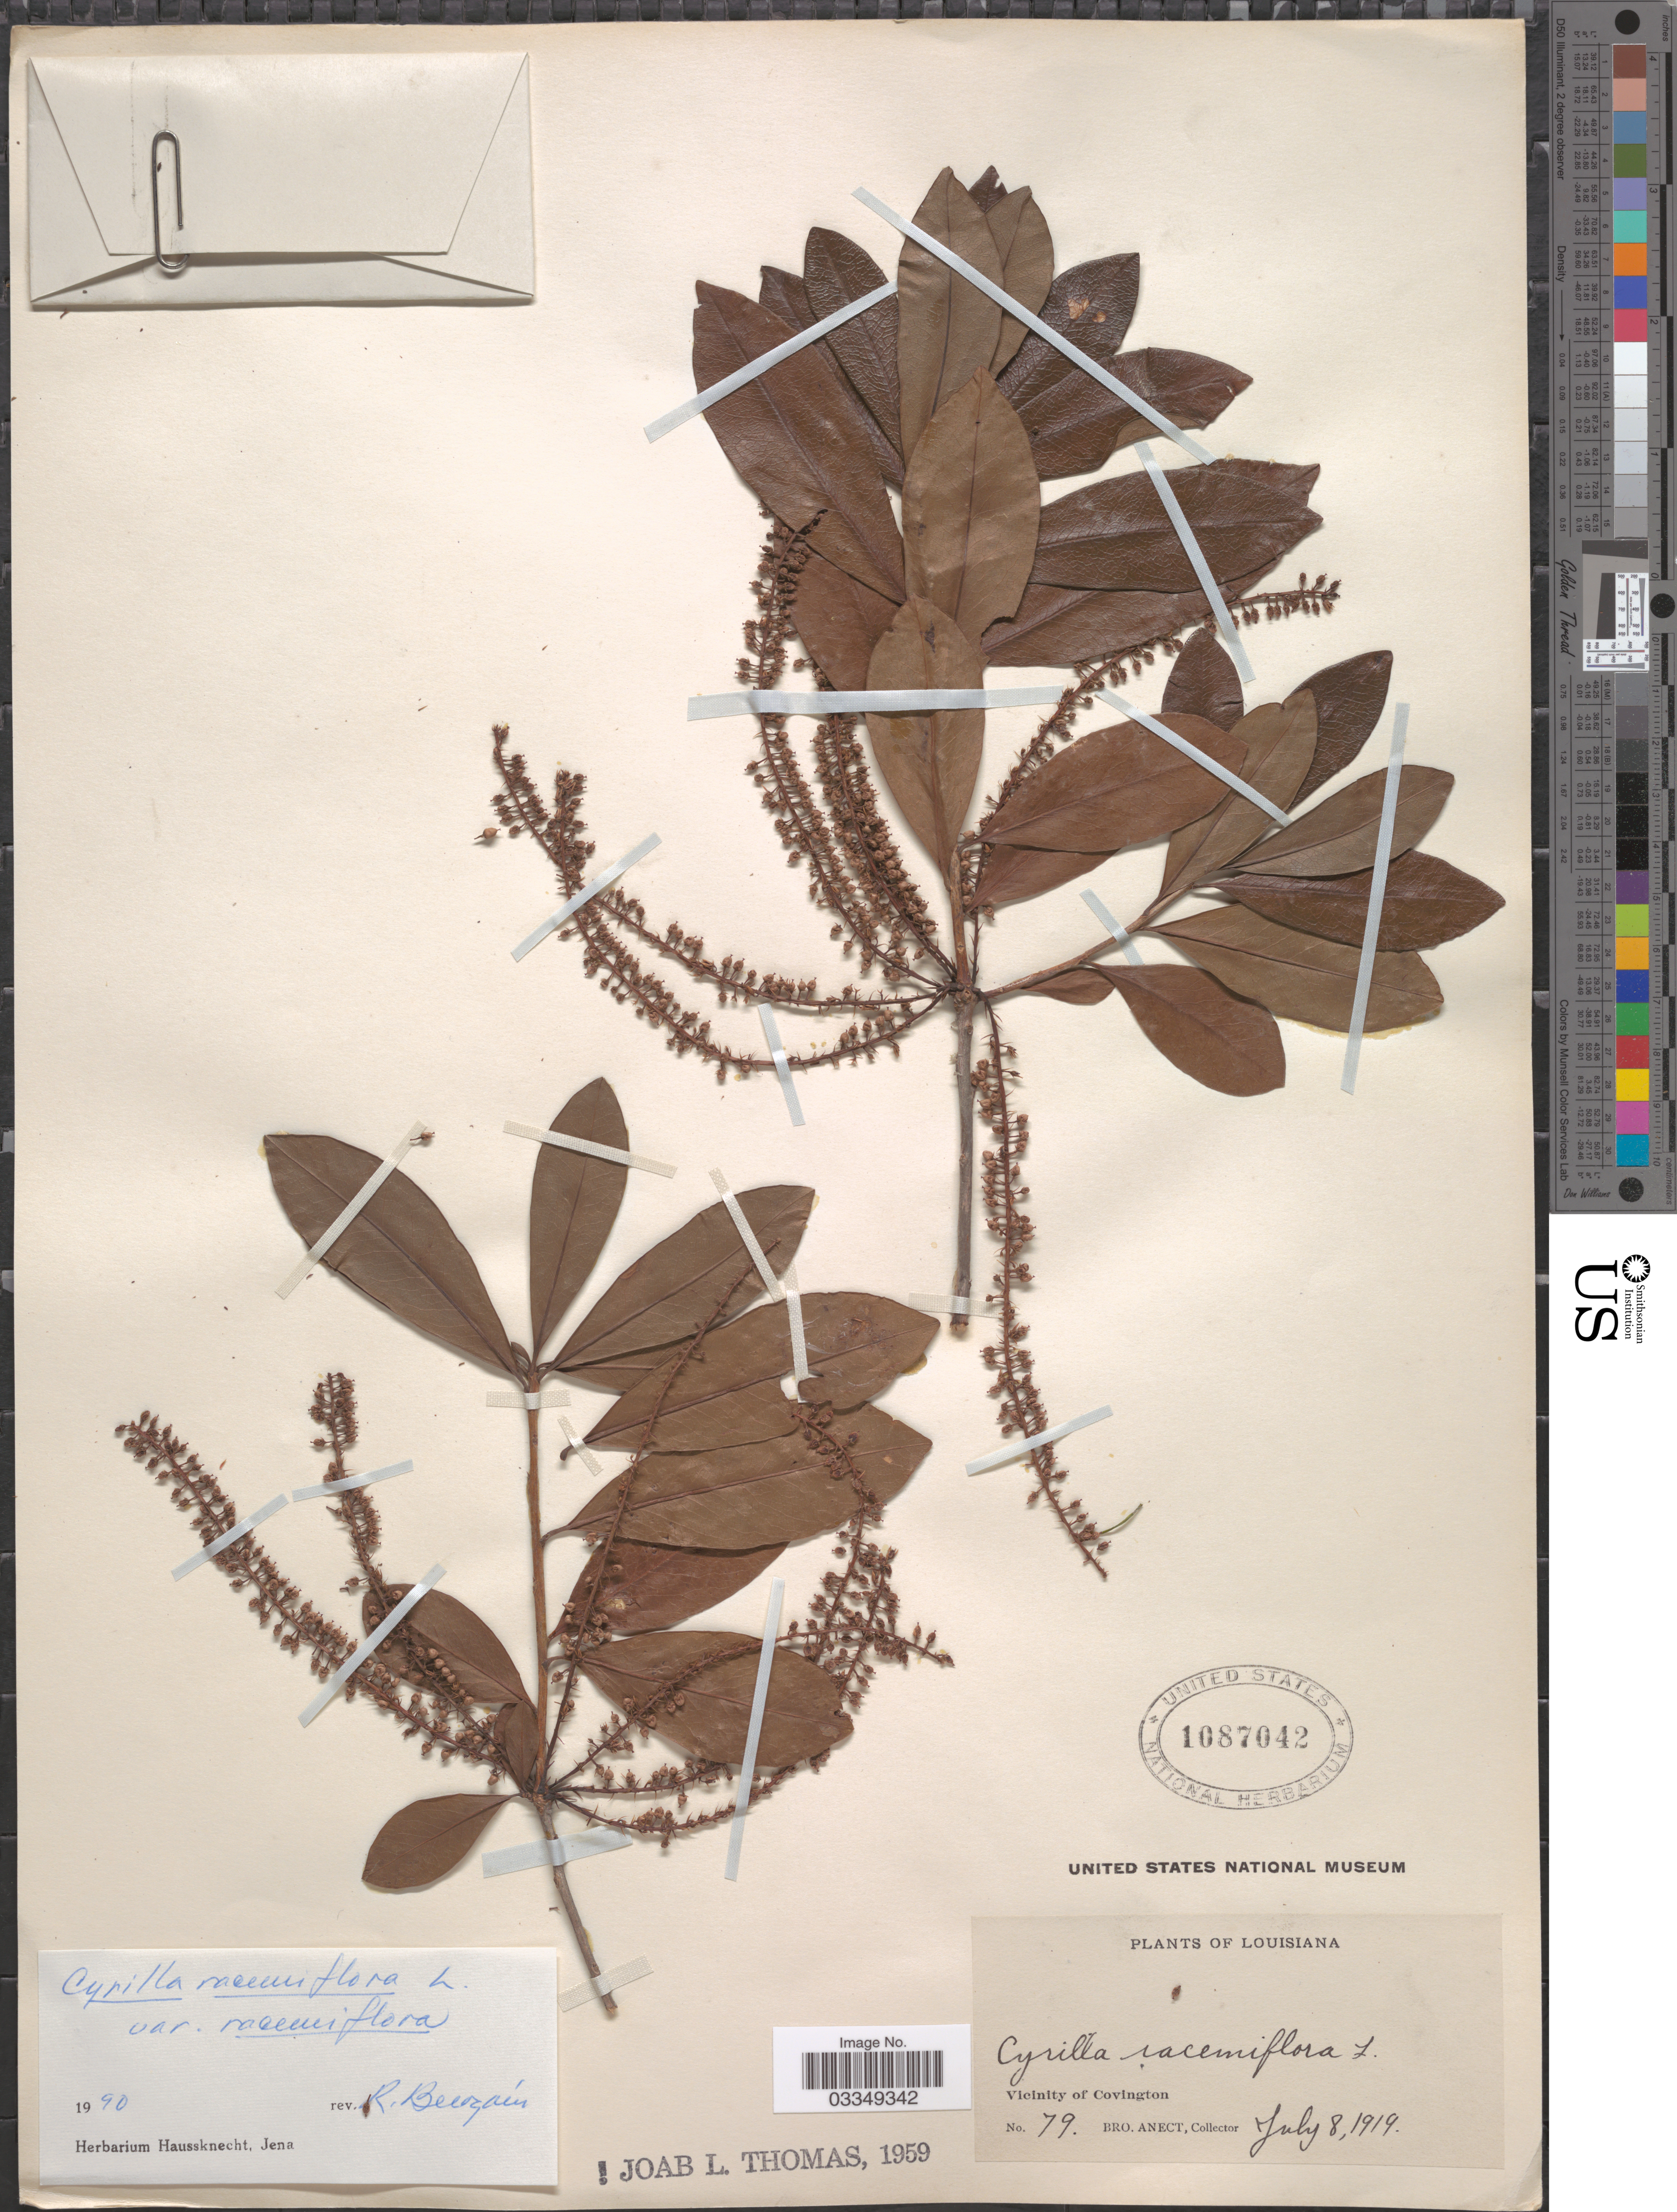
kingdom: Plantae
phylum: Tracheophyta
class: Magnoliopsida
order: Ericales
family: Cyrillaceae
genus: Cyrilla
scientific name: Cyrilla racemiflora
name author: L.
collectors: B. Anect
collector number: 79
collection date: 1919-07-08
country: United States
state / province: Louisiana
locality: Vicinity of Covington.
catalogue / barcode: US 1087042